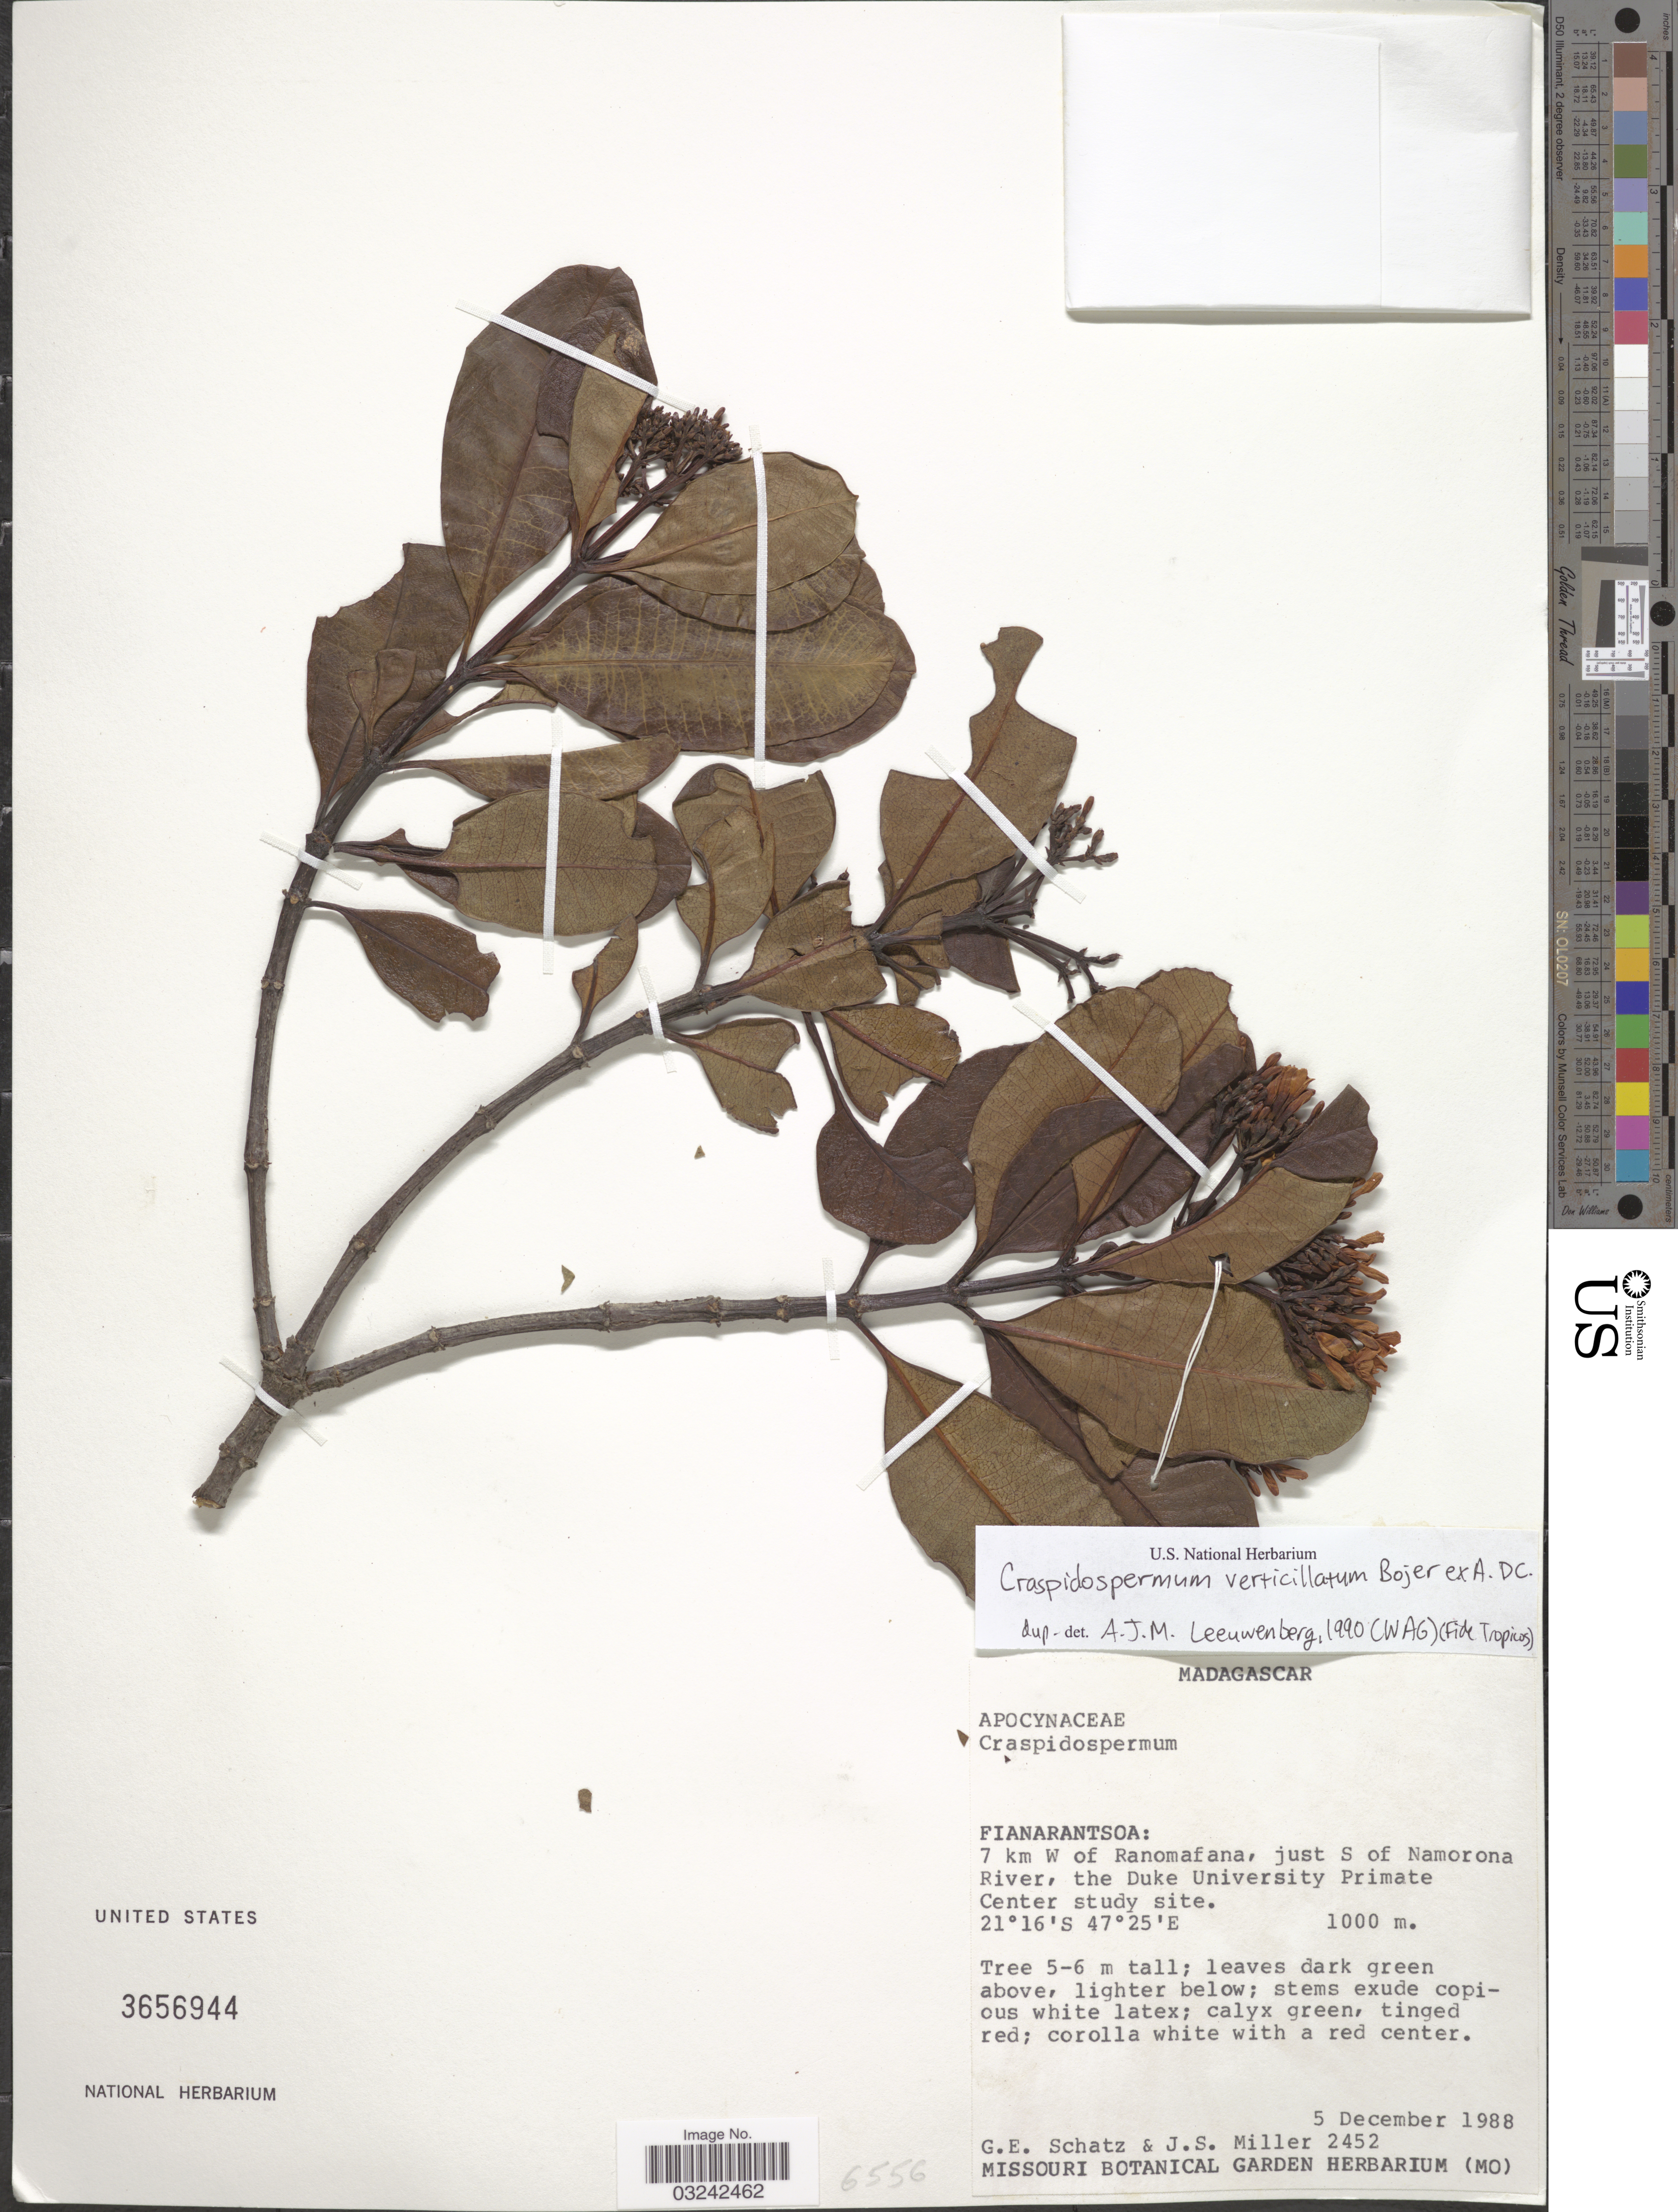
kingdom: Plantae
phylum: Tracheophyta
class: Magnoliopsida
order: Gentianales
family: Apocynaceae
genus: Craspidospermum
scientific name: Craspidospermum verticillatum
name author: Bojer ex A. DC.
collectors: G. Schatz & J. S. Miller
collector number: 2452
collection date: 1988-12-05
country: Madagascar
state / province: Vatovavy Fitovinany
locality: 7 km W of Ranomafana, just S of Namorona River, the Duke University Primate Center study site.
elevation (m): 1000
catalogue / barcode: US 3656944